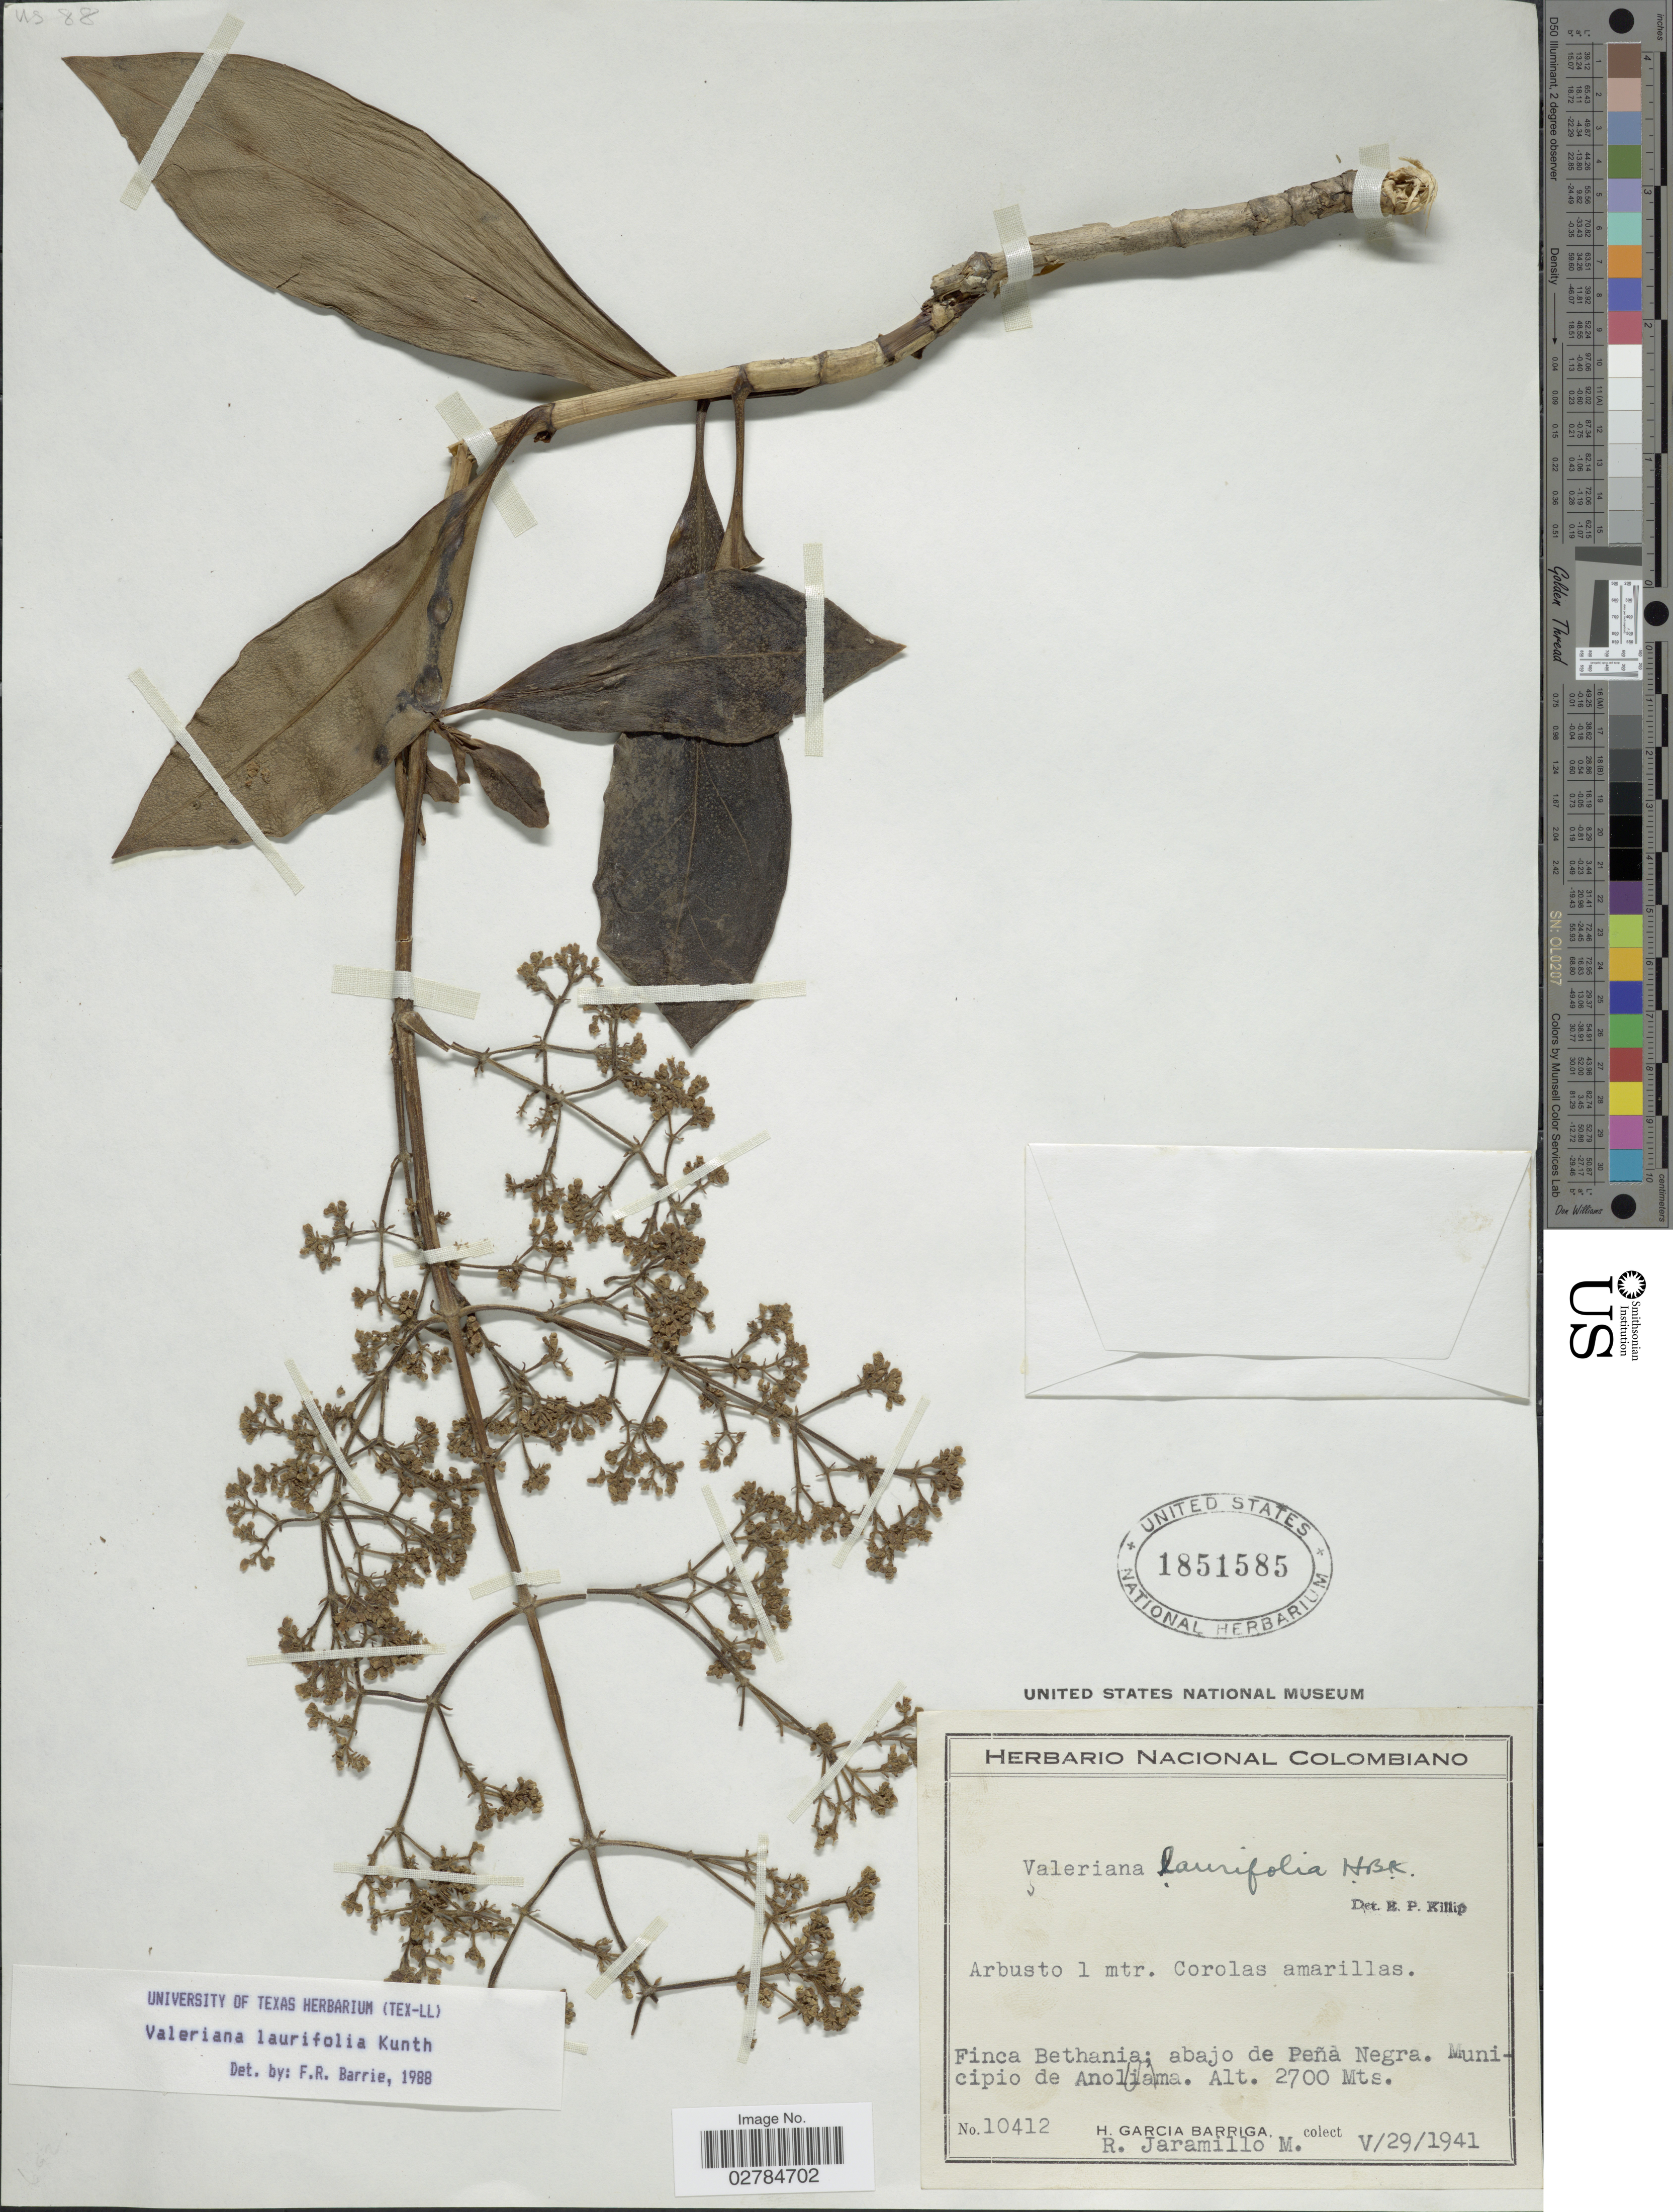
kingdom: Plantae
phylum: Tracheophyta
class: Magnoliopsida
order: Dipsacales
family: Caprifoliaceae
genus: Valeriana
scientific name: Valeriana laurifolia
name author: Kunth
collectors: H. García Barriga & R. Jaramillo M.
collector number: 10412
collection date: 1941-05-29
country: Colombia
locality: Finca Bethania; abajo de Peña Negra. Minucipio de Anoliama.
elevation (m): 2700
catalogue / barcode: US 1851585